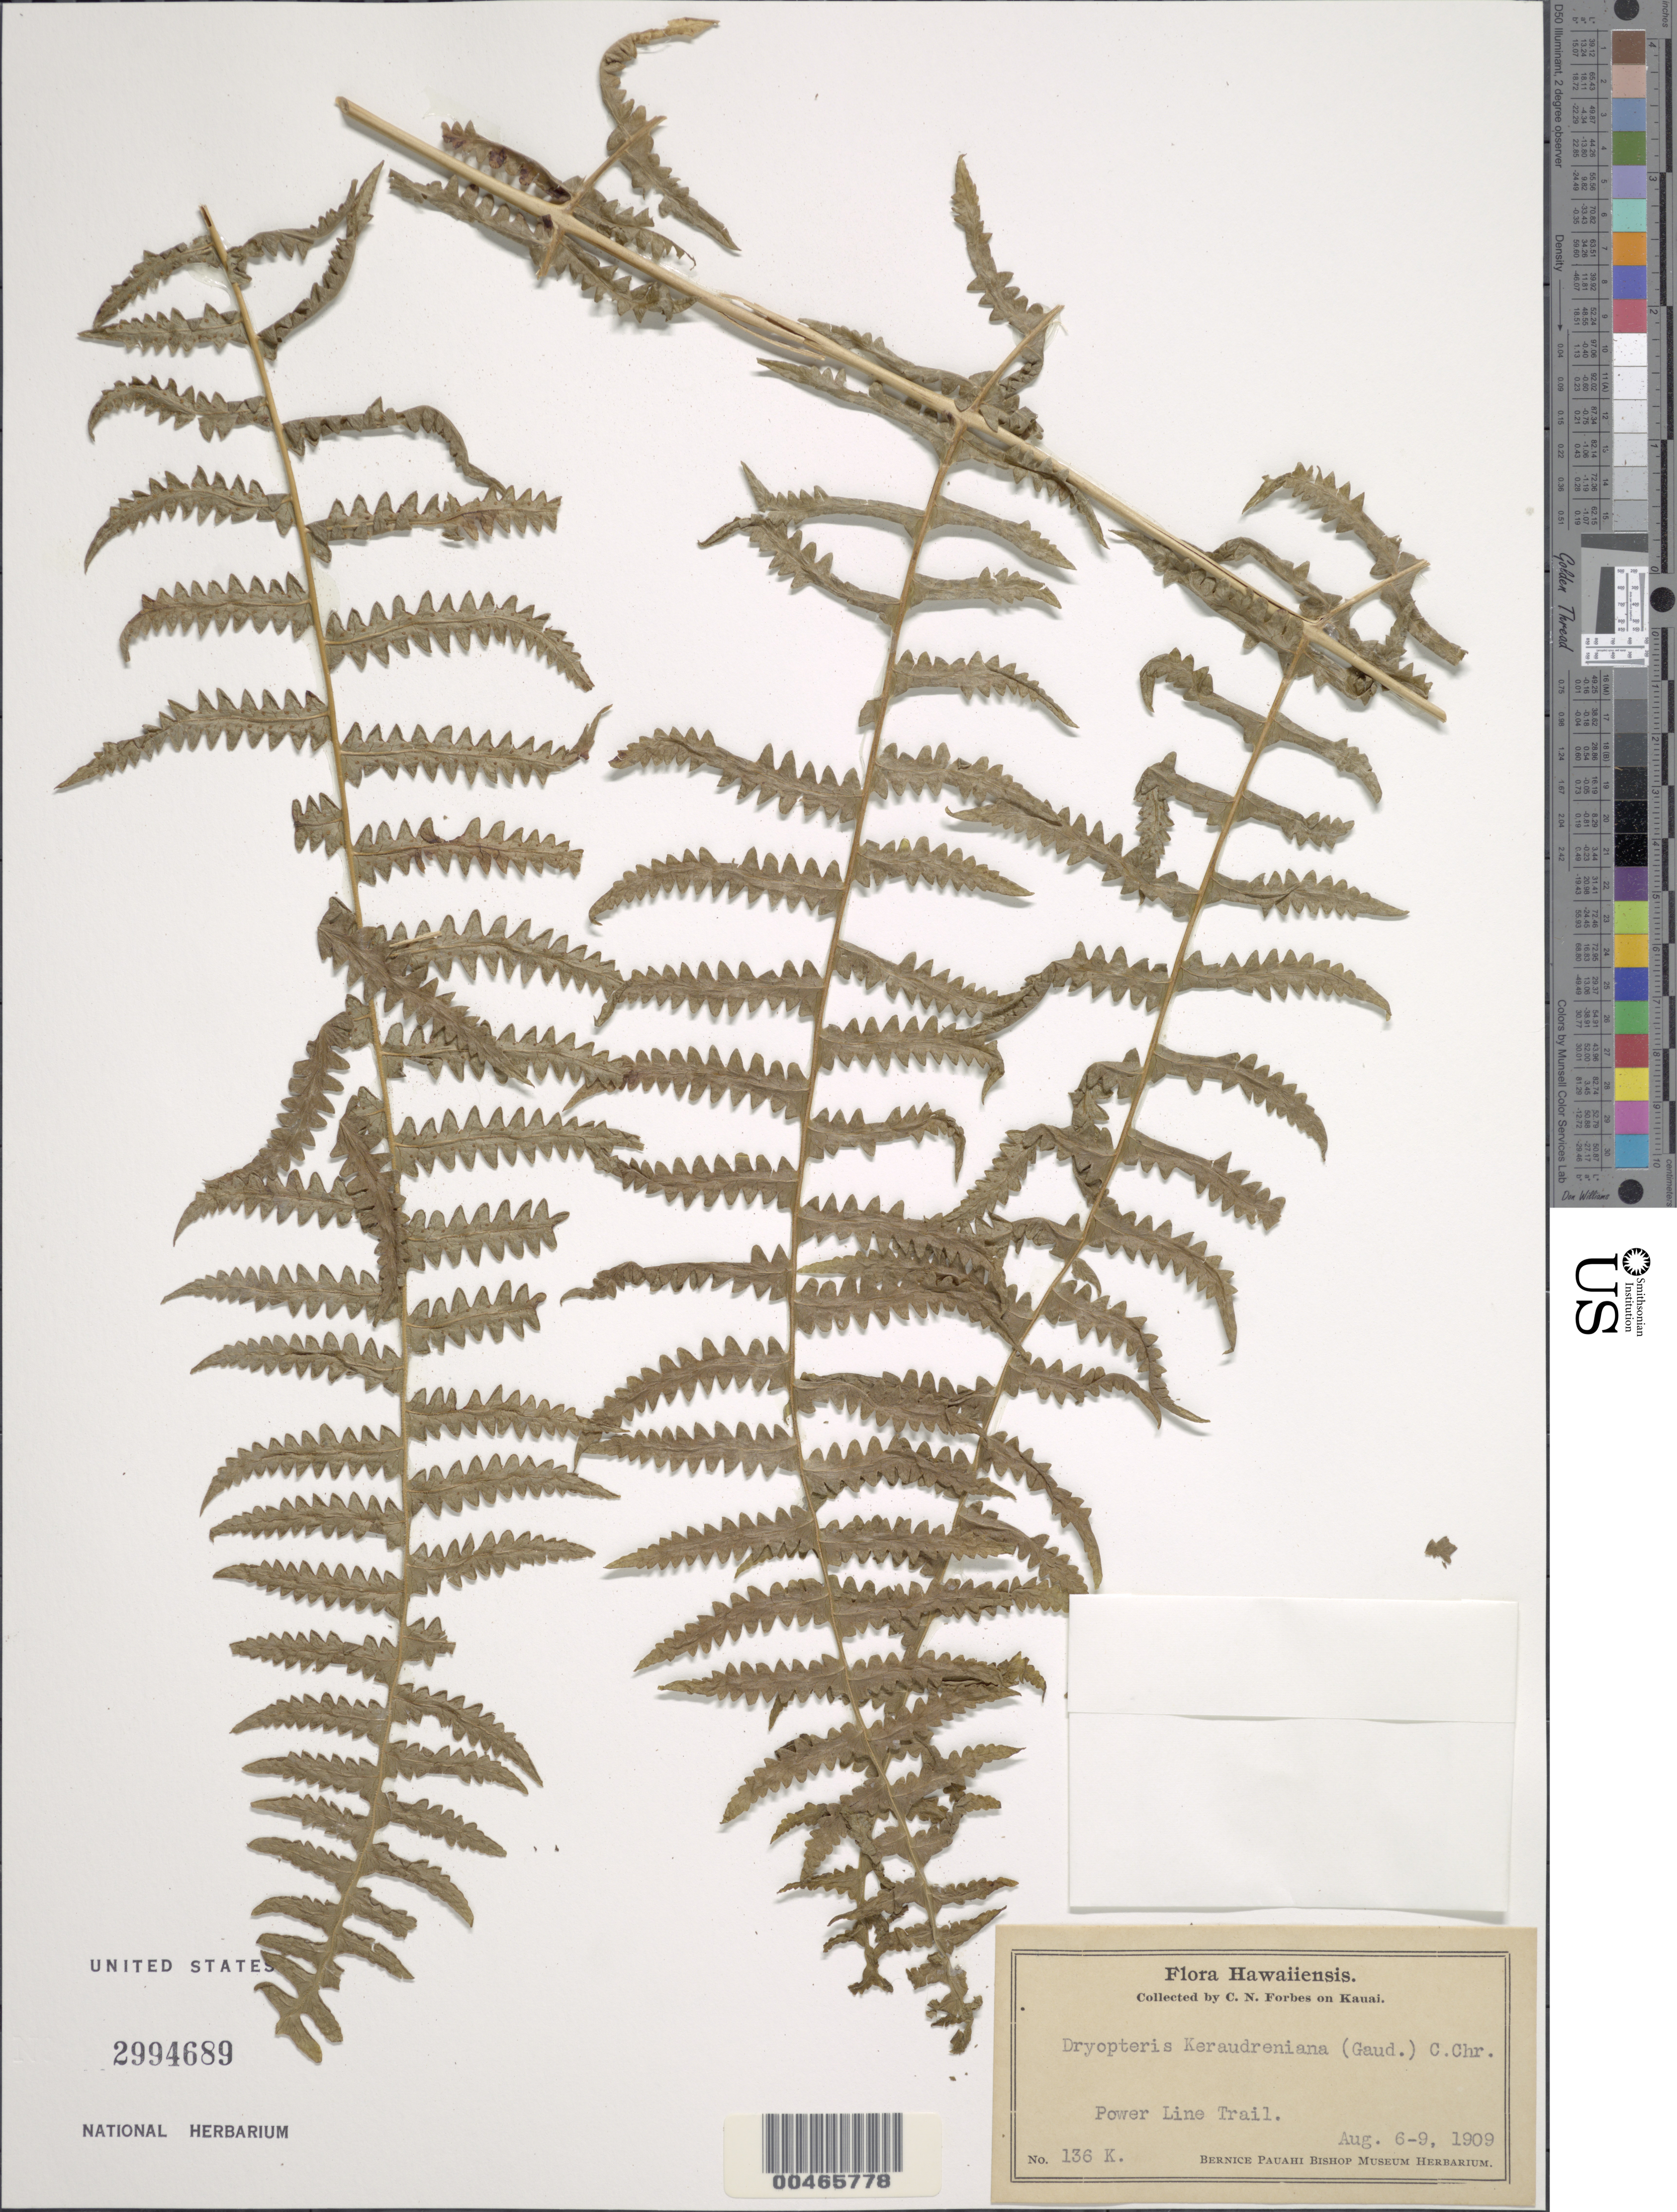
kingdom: Plantae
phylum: Tracheophyta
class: Polypodiopsida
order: Polypodiales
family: Thelypteridaceae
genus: Pseudophegopteris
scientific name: Pseudophegopteris keraudreniana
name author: (Gaudich.) Holttum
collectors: C. N. Forbes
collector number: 136 K.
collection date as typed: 6 Aug 1909 to 9 Aug 1909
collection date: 1909-08-06/1909-08-09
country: United States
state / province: Hawaii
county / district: Kauai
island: Kaua'i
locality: Power Line Trail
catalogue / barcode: US 2994689